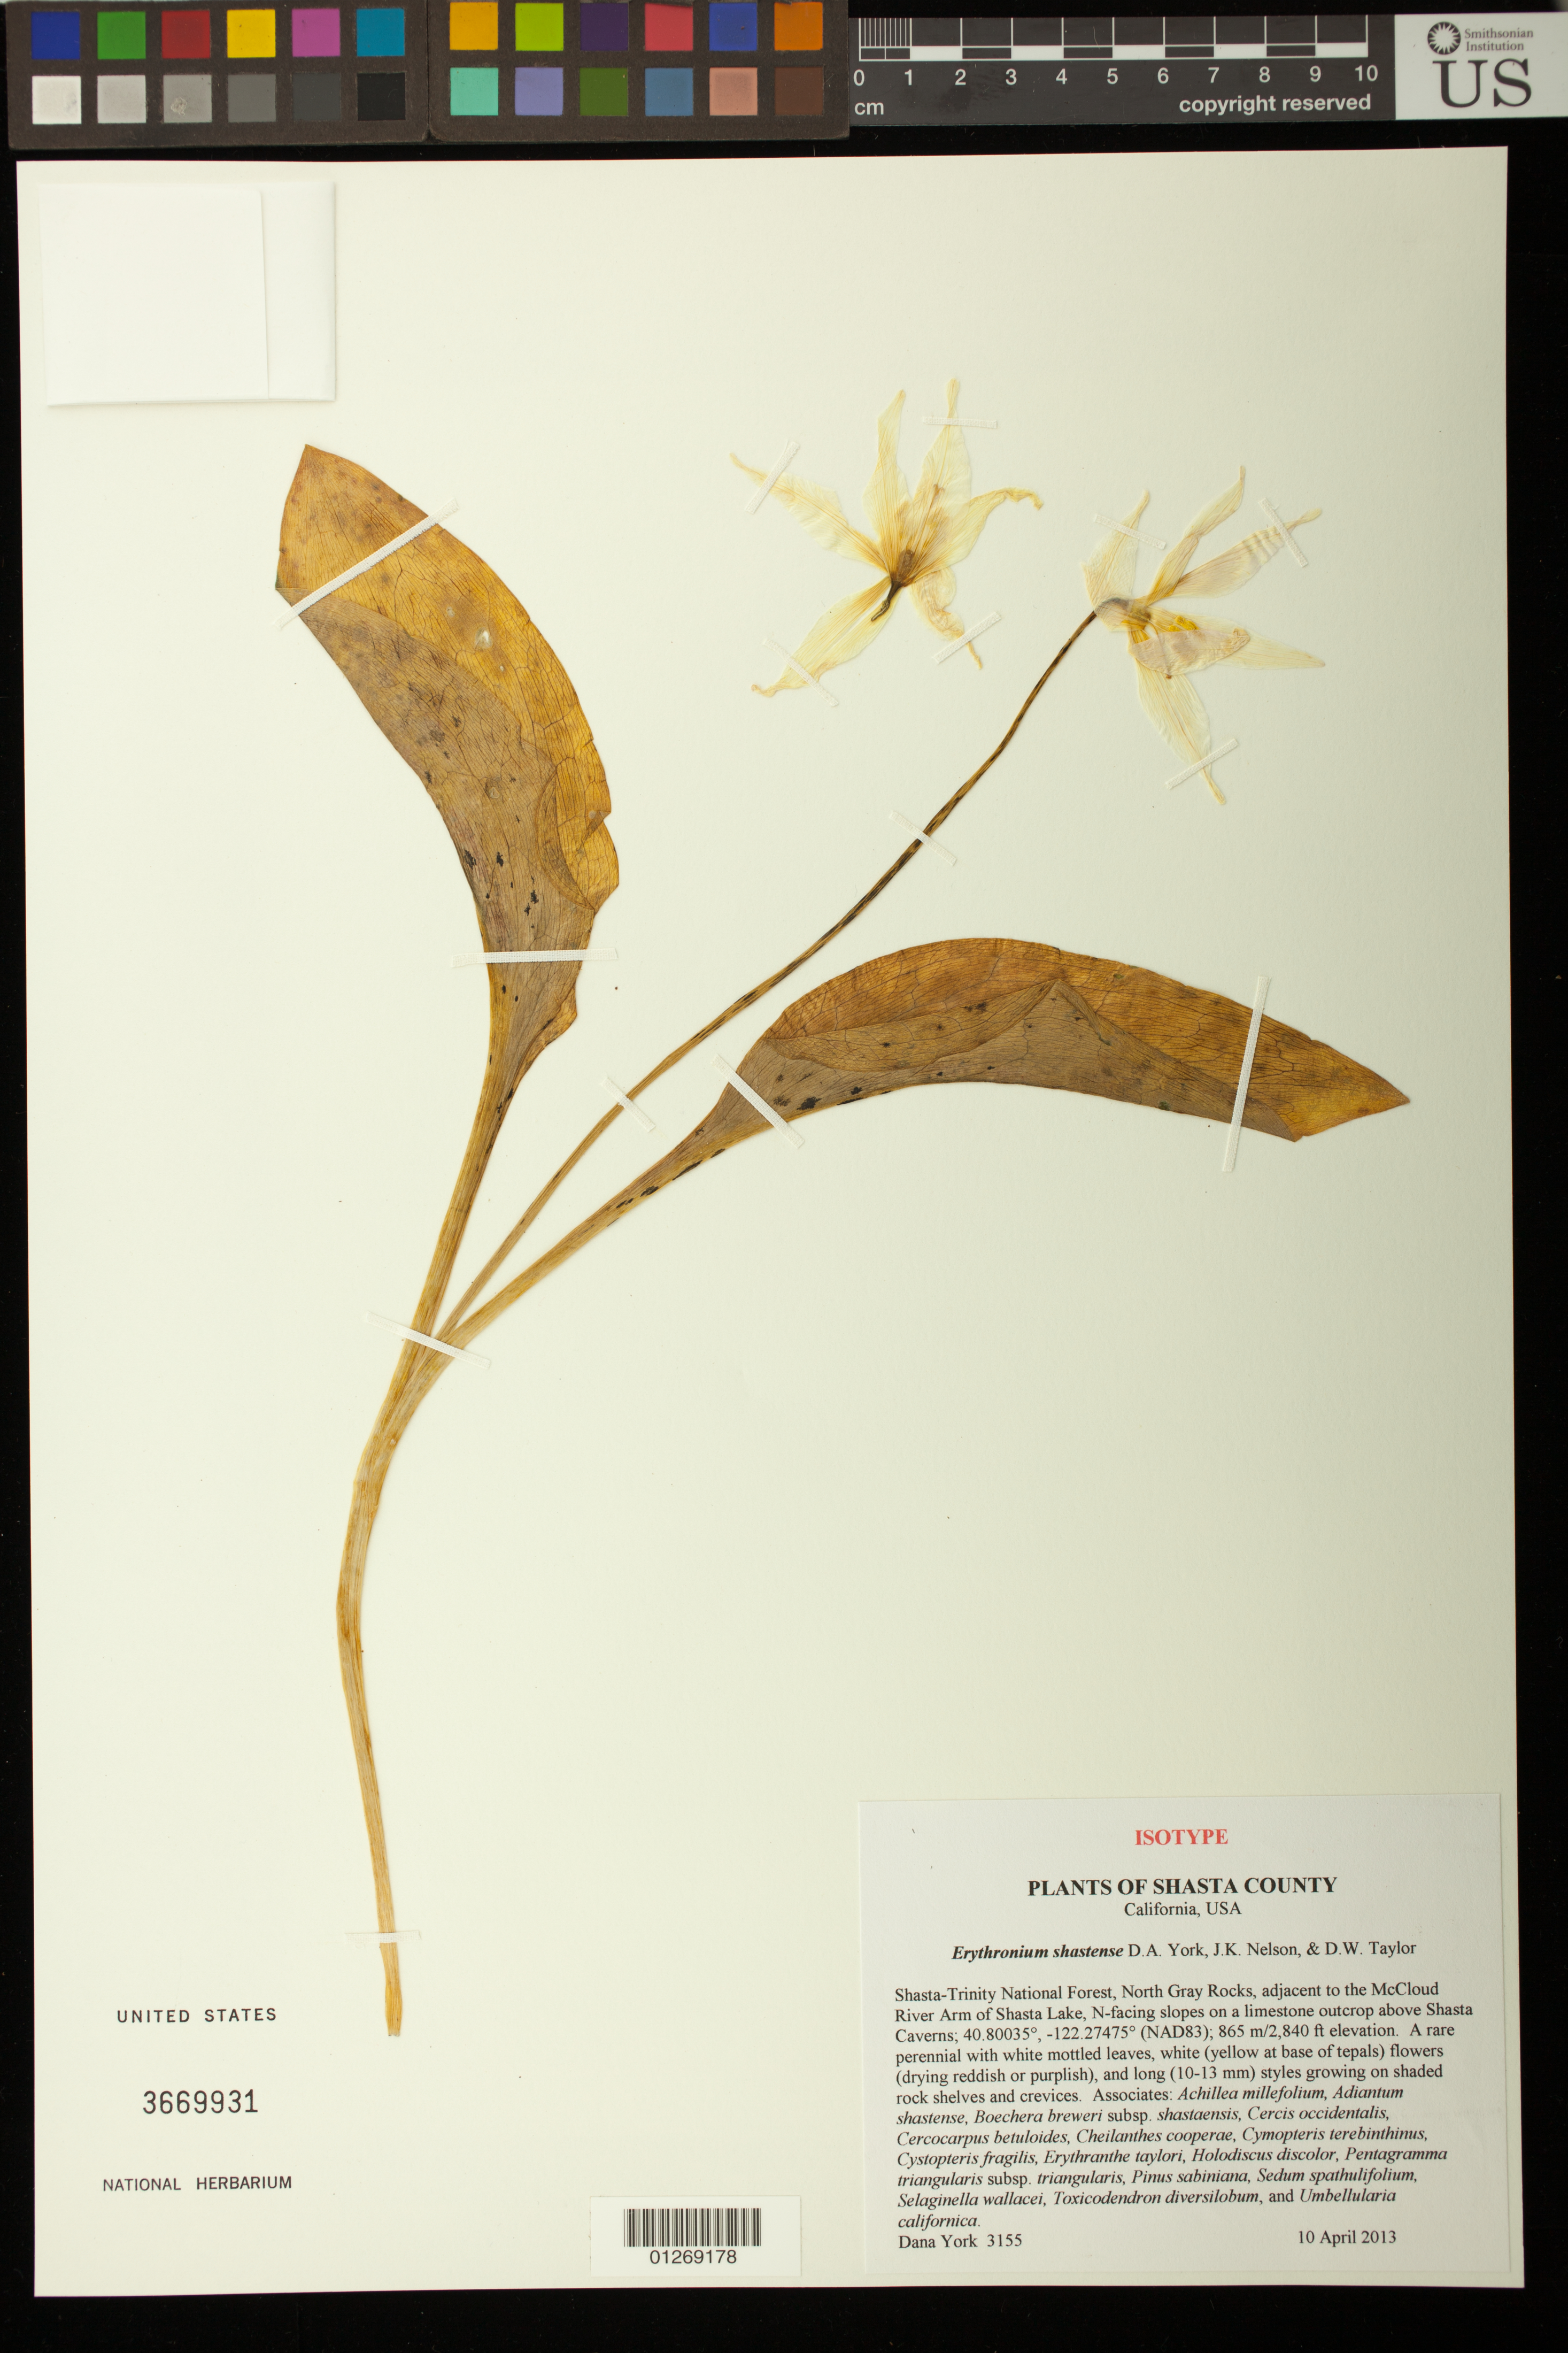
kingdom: Plantae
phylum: Tracheophyta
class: Liliopsida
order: Liliales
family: Liliaceae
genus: Erythronium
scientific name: Erythronium shastense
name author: D.A. York et al.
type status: Isotype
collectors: D. York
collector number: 3155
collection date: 2013-04-10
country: United States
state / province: California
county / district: Shasta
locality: Shasta-Trinity National Forest, North Gray Rocks, adjacent to the McCloud River Arm of Shasta Lake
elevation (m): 865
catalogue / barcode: US 3669931